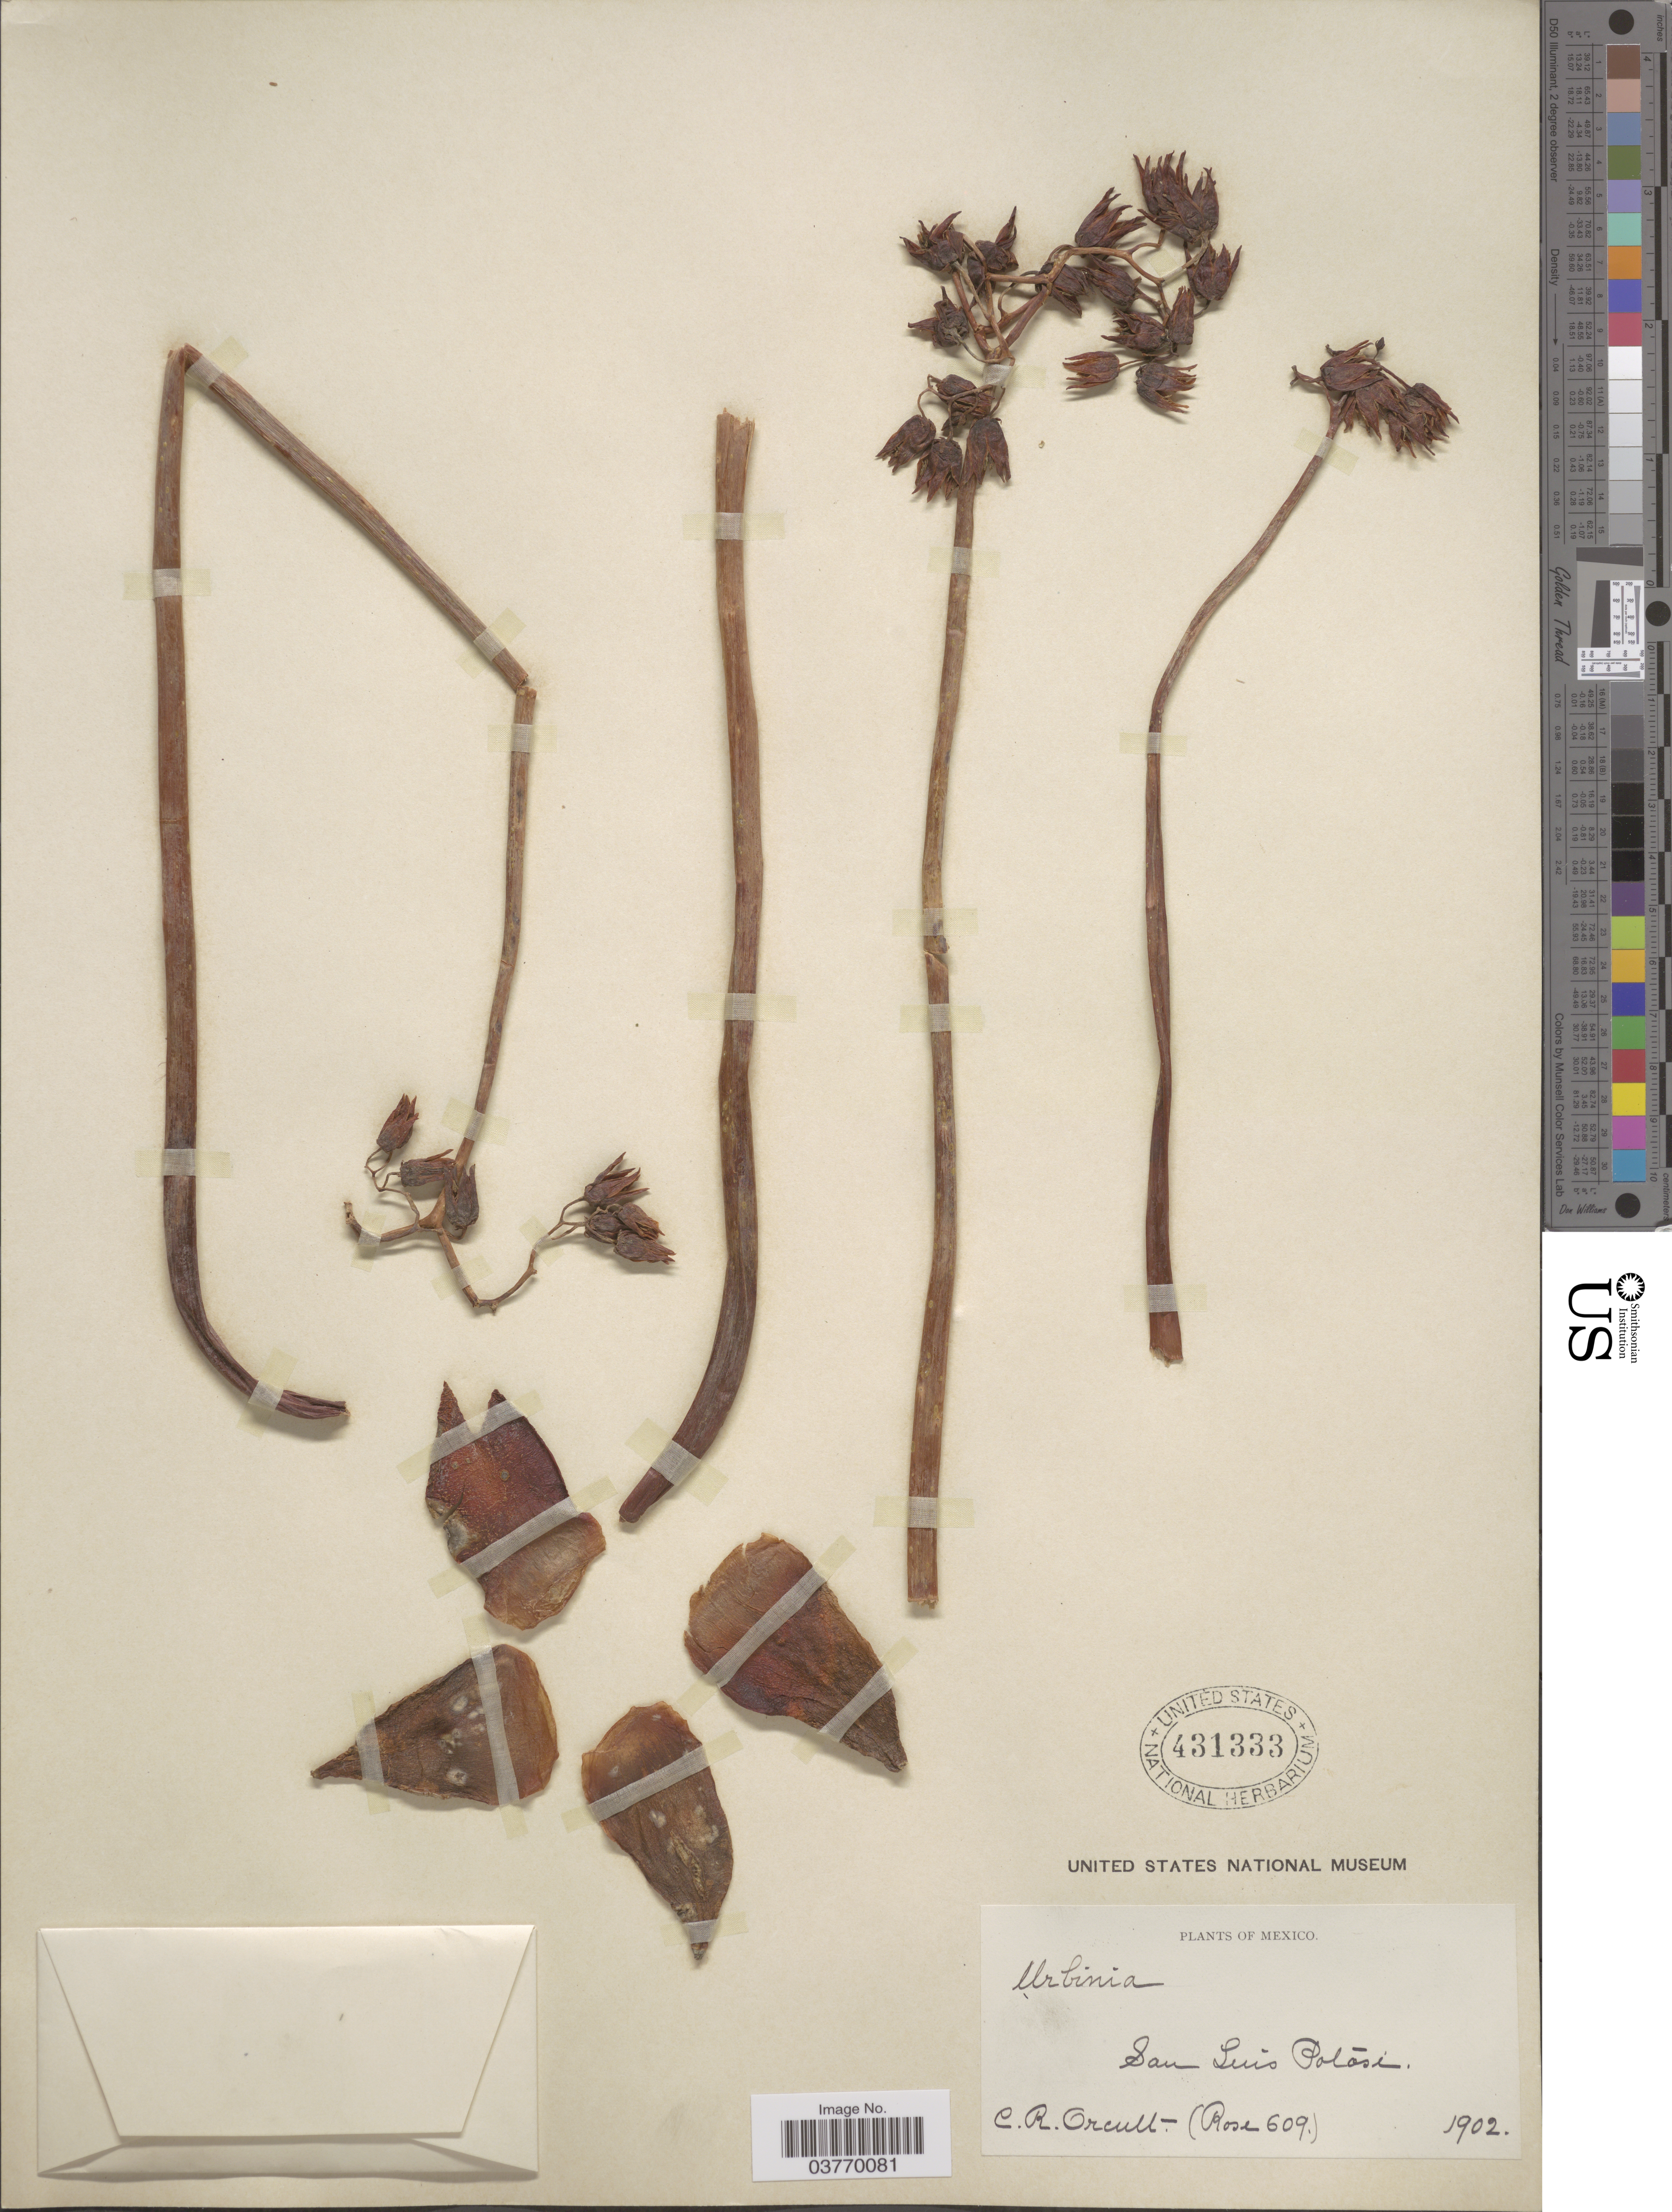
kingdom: Plantae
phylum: Tracheophyta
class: Magnoliopsida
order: Saxifragales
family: Crassulaceae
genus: Echeveria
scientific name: Echeveria agavoides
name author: Lem.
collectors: C. R. Orcutt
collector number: Rose 609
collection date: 1902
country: Mexico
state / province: San Luis Potosí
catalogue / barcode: US 431333